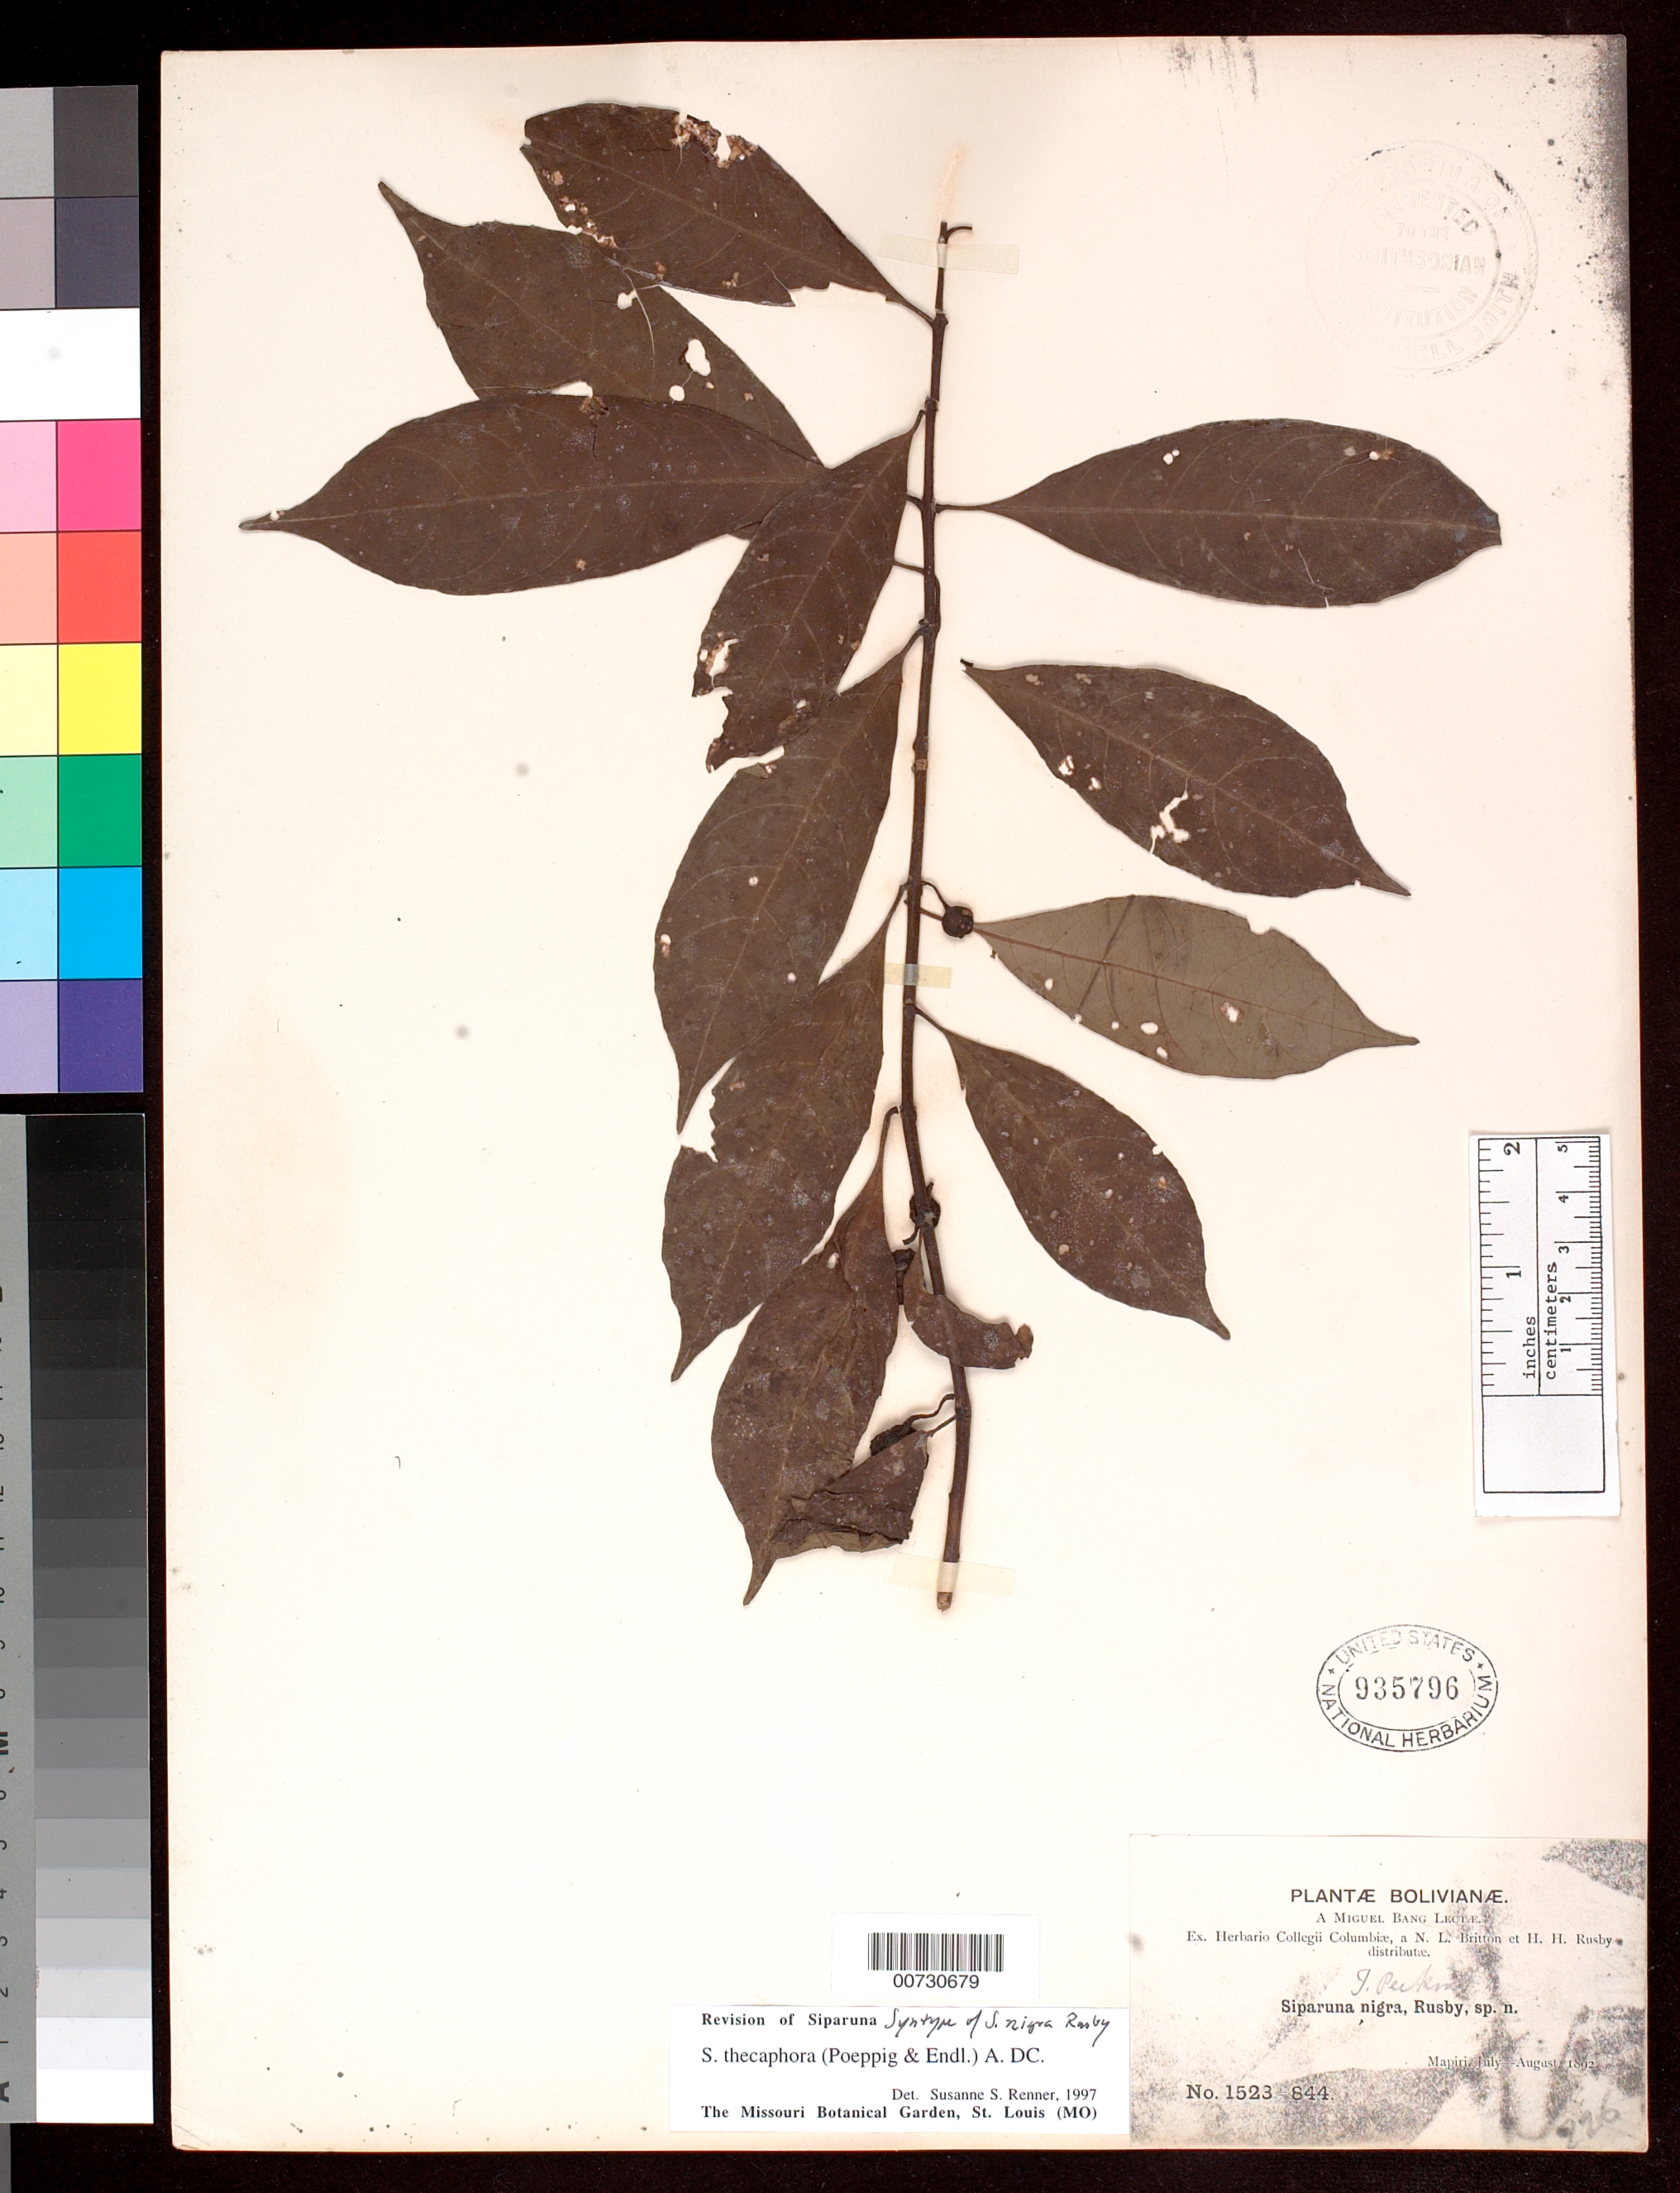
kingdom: Plantae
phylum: Tracheophyta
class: Magnoliopsida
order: Laurales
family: Siparunaceae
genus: Siparuna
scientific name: Siparuna nigra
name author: Rusby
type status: Isosyntype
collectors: M. Bang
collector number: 1523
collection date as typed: Jul 1892 to -- Aug 1892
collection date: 1892-07/1892-08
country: Bolivia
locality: Mapiri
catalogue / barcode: US 935796